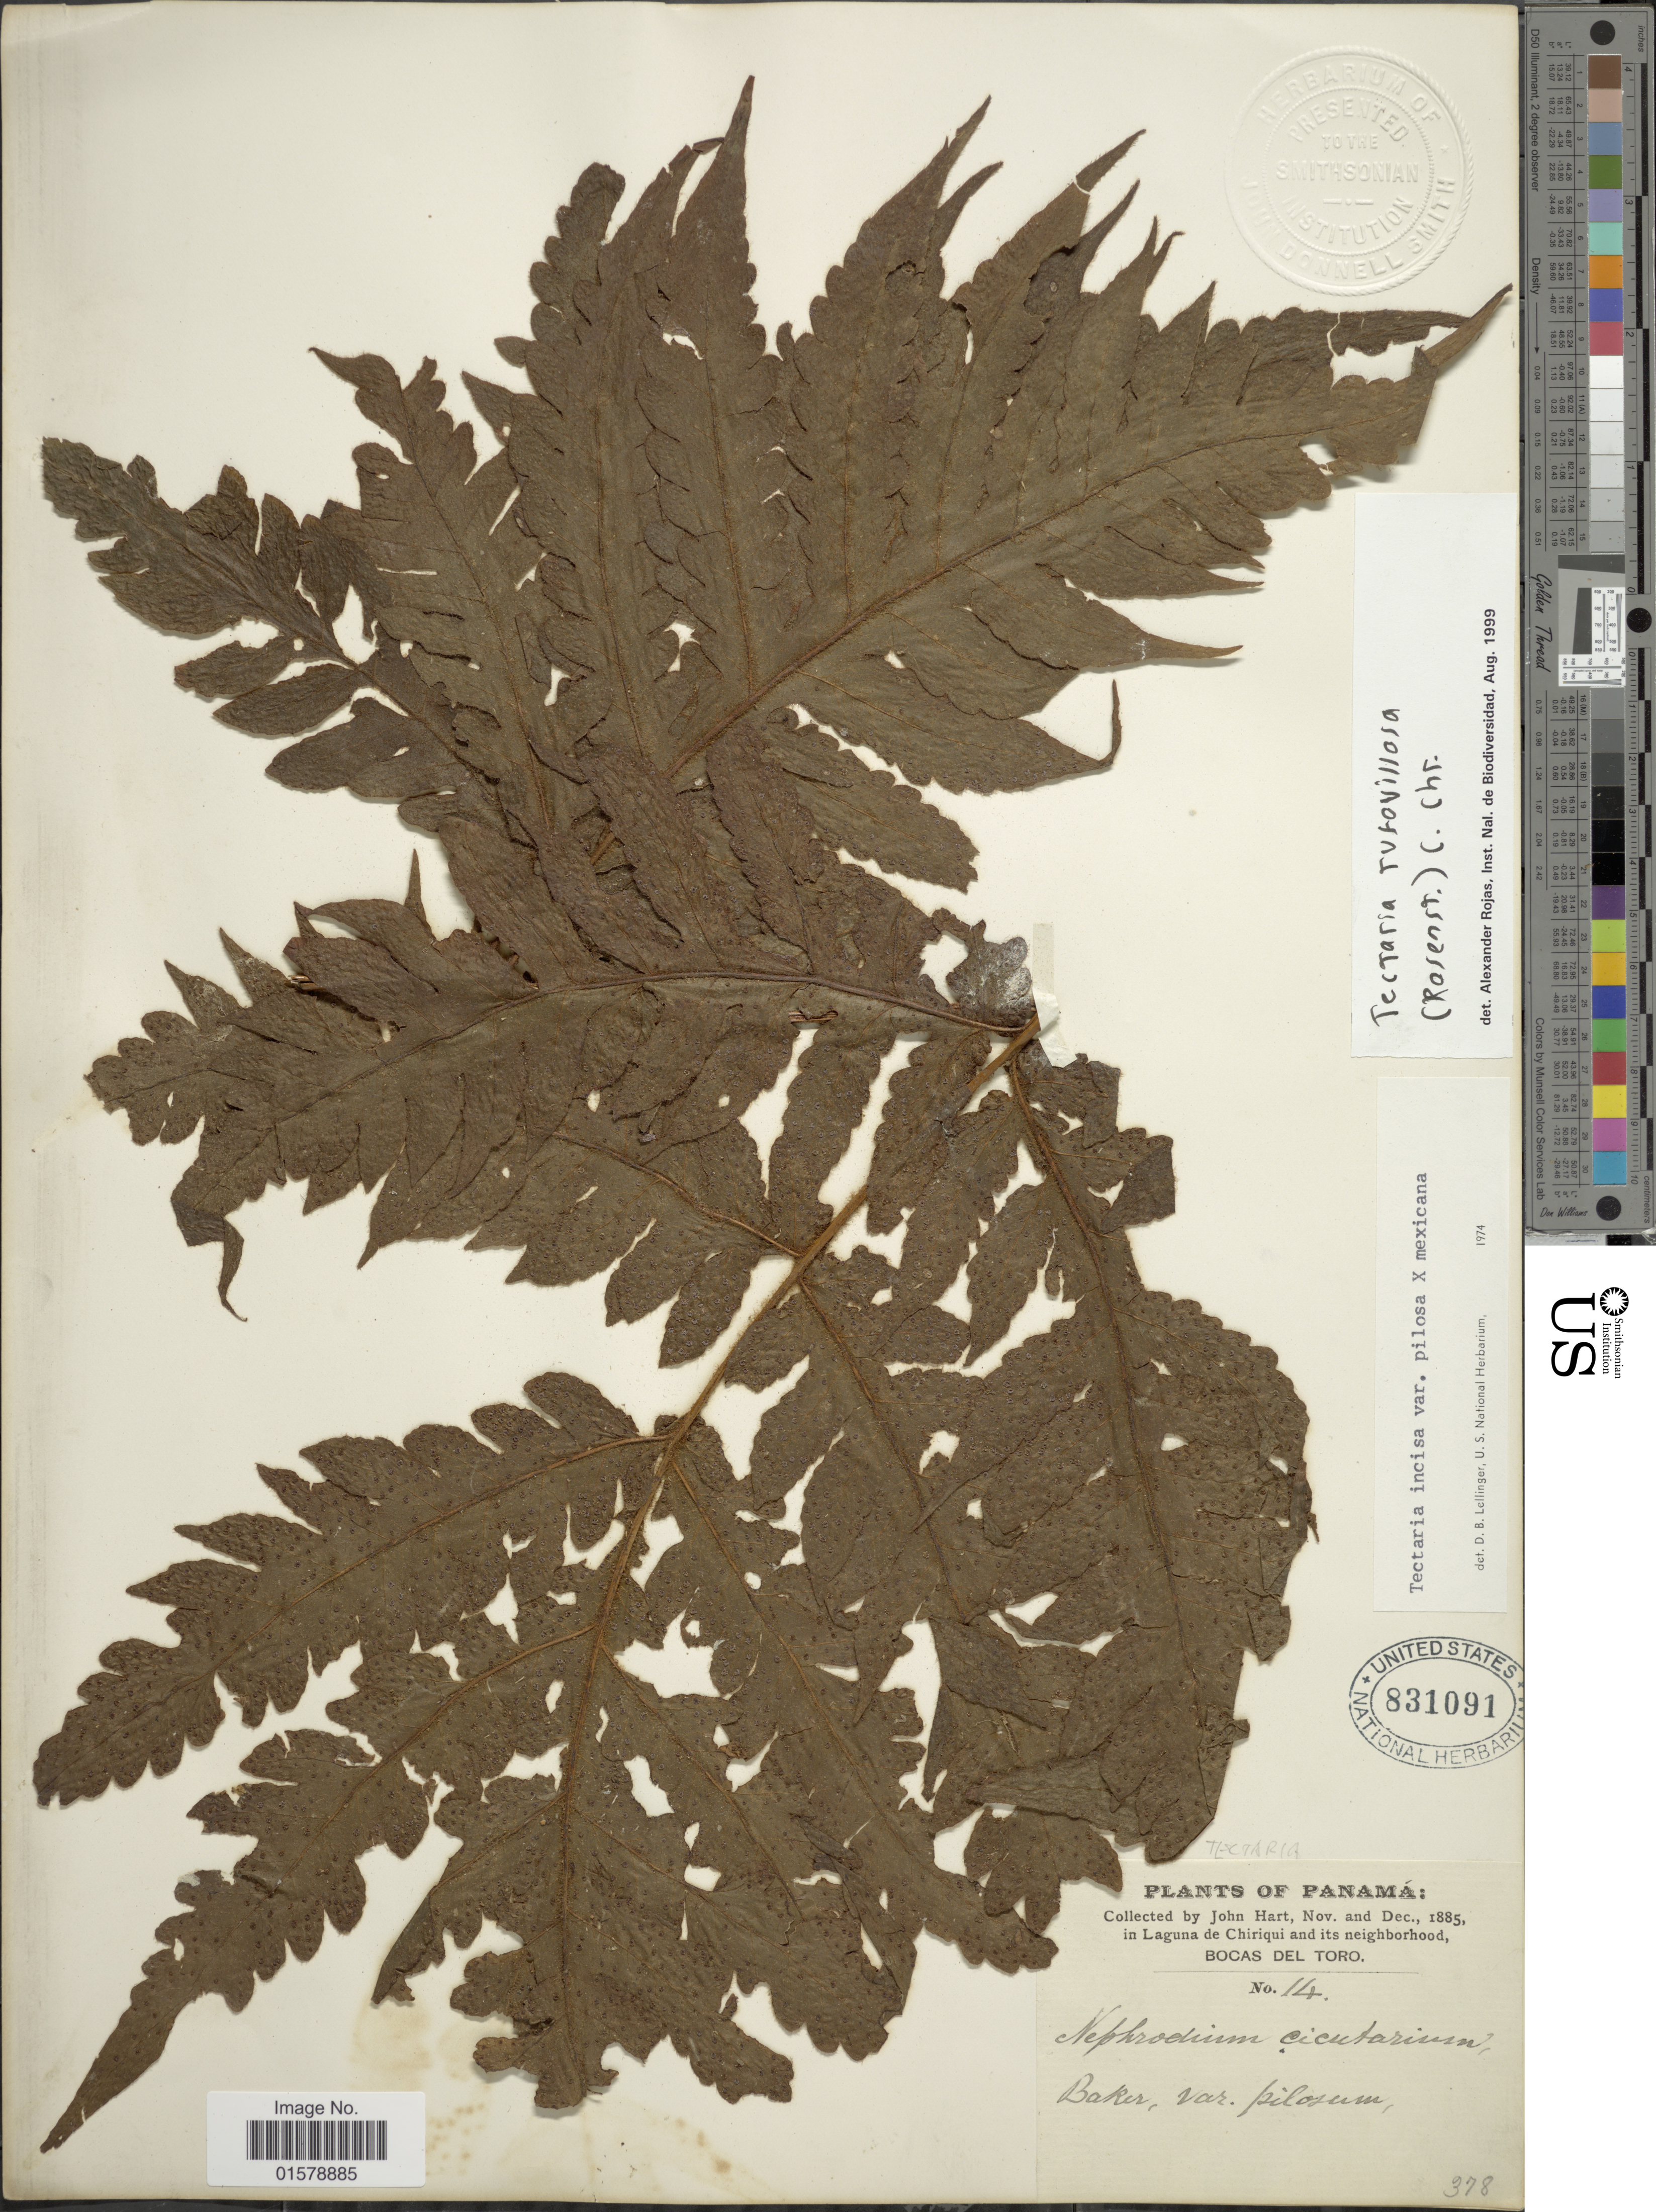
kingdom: Plantae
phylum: Tracheophyta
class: Polypodiopsida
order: Polypodiales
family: Tectariaceae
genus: Tectaria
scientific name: Tectaria rufovillosa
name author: (Rosenst.) C. Chr.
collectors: J. H. Hart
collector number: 14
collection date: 1885-11/1885-12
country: Panama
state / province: Bocas del Toro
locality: Jn Laguna de Chiriqui and its neighborhood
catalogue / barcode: US 831091